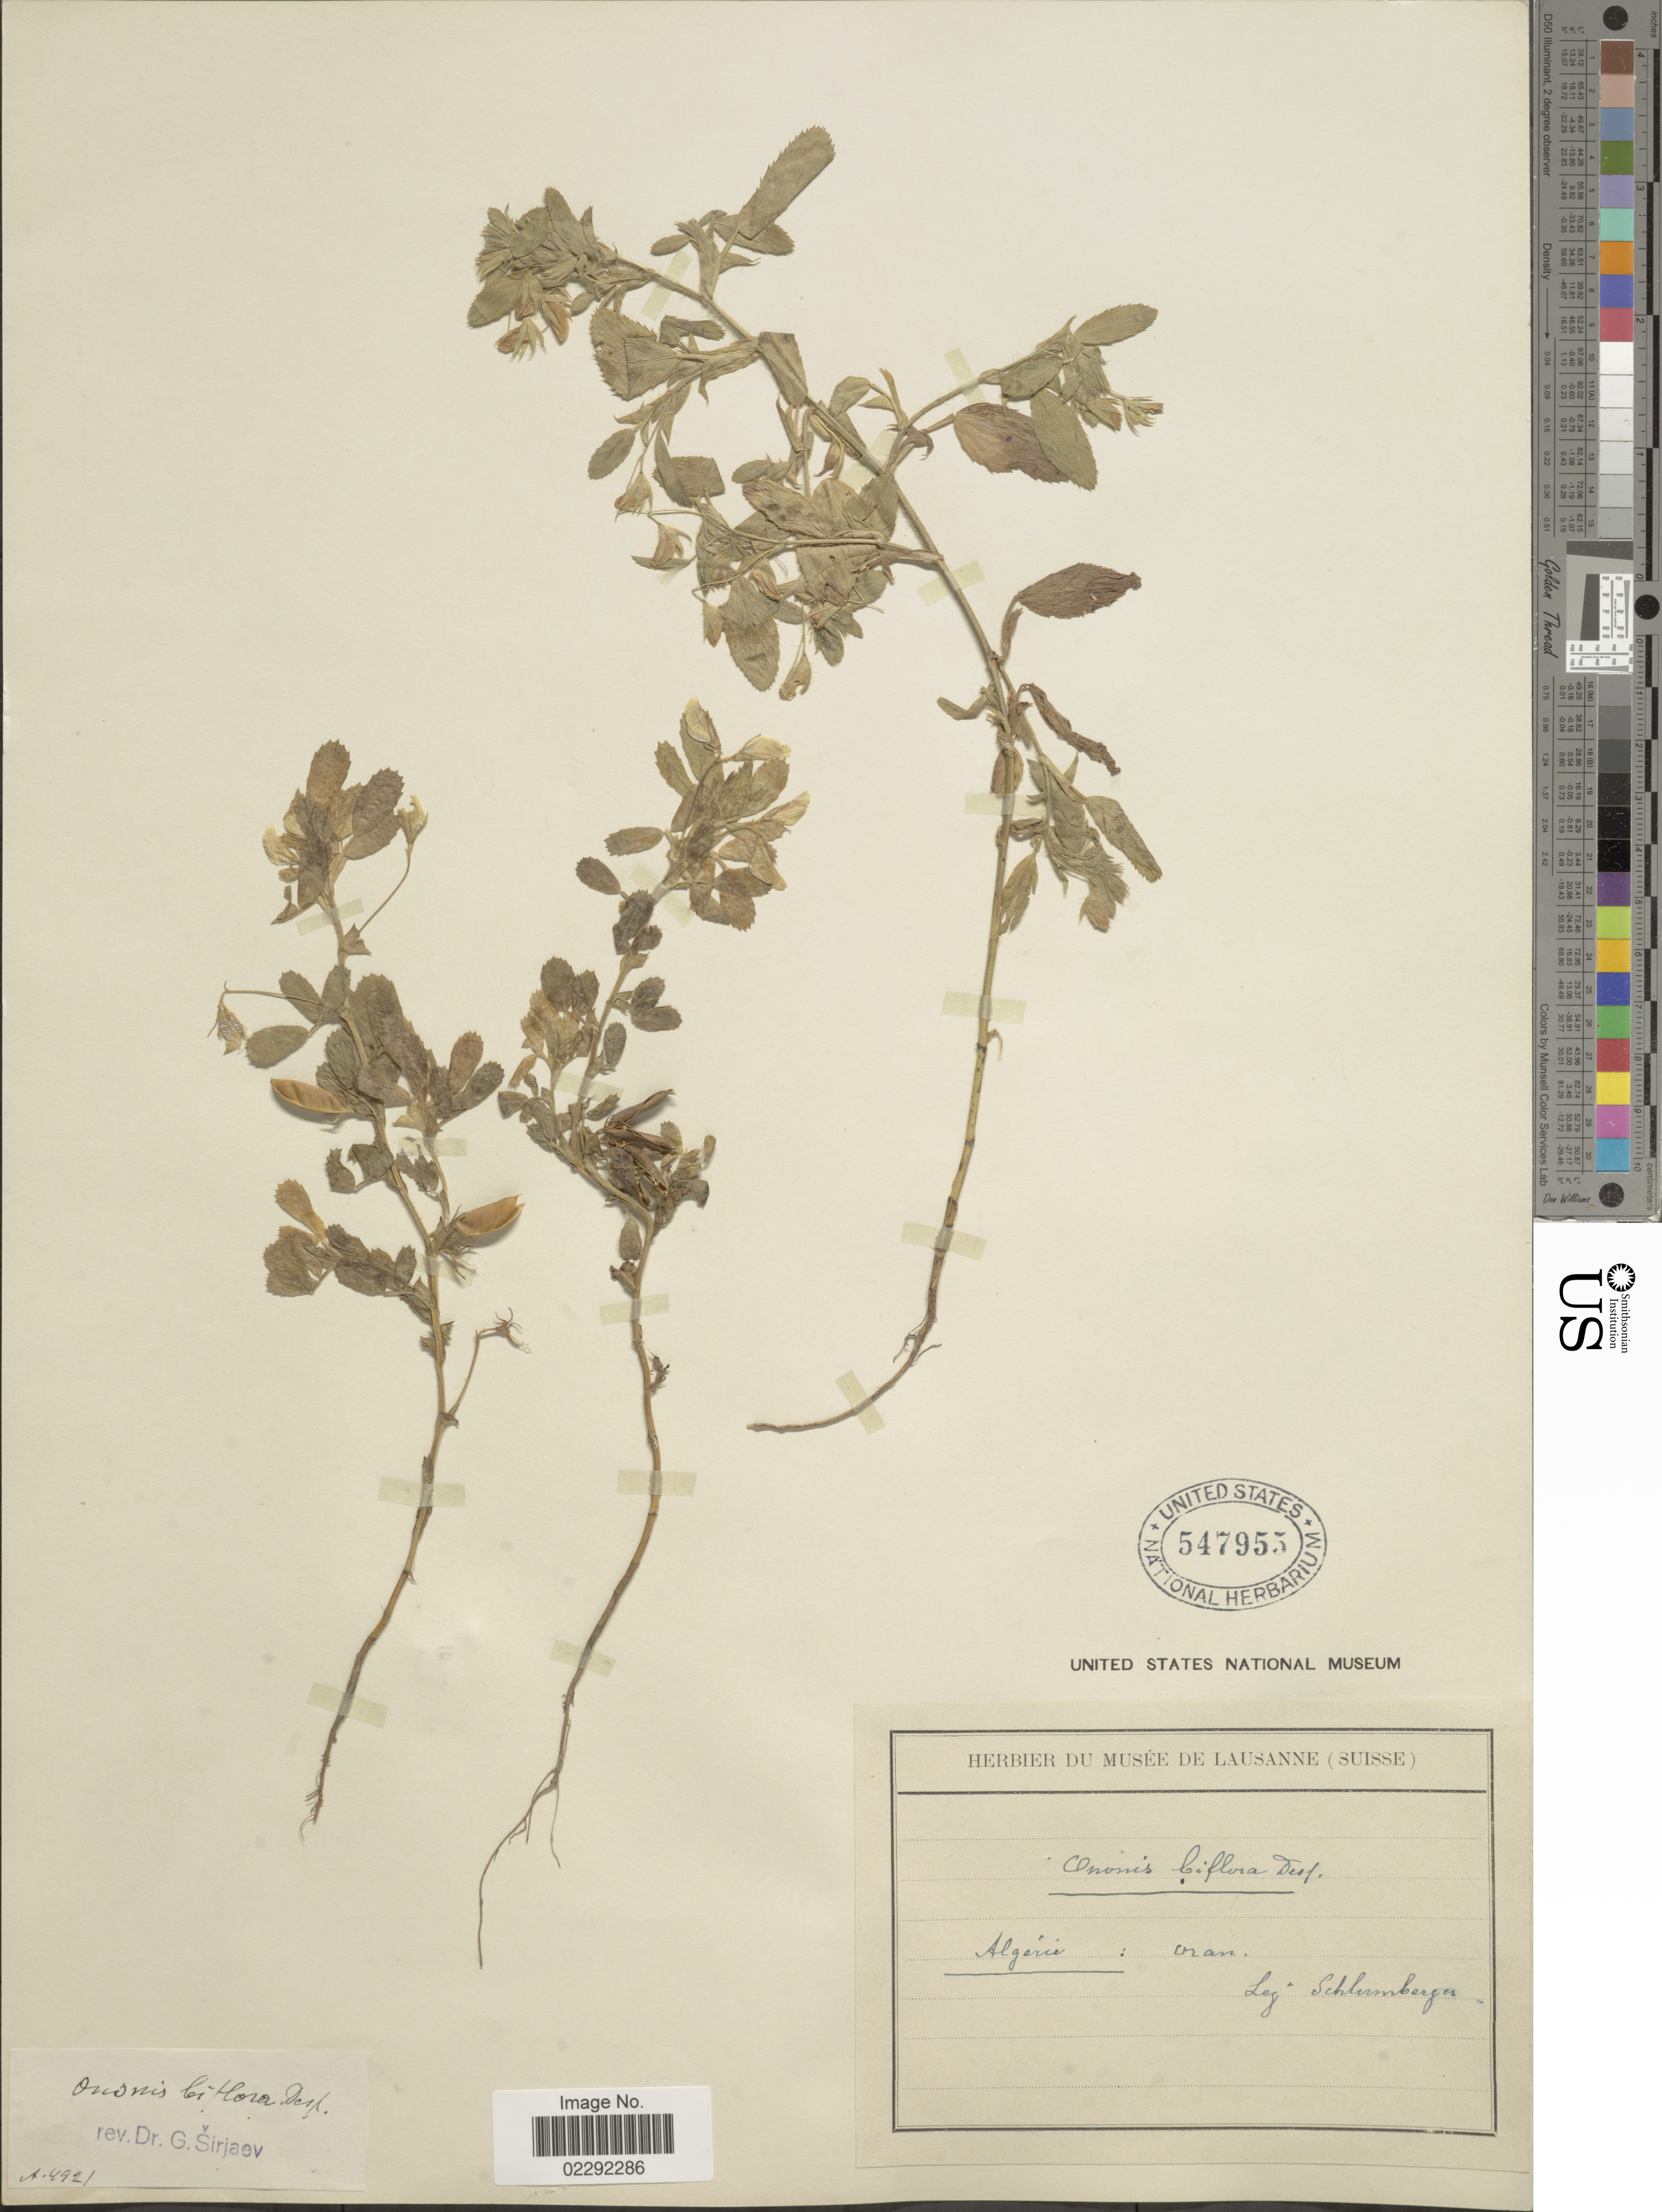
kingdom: Plantae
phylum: Tracheophyta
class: Magnoliopsida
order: Fabales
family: Fabaceae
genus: Ononis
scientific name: Ononis biflora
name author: Desf.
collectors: H. Schlumberger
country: Algeria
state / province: Oran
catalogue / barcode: US 547955